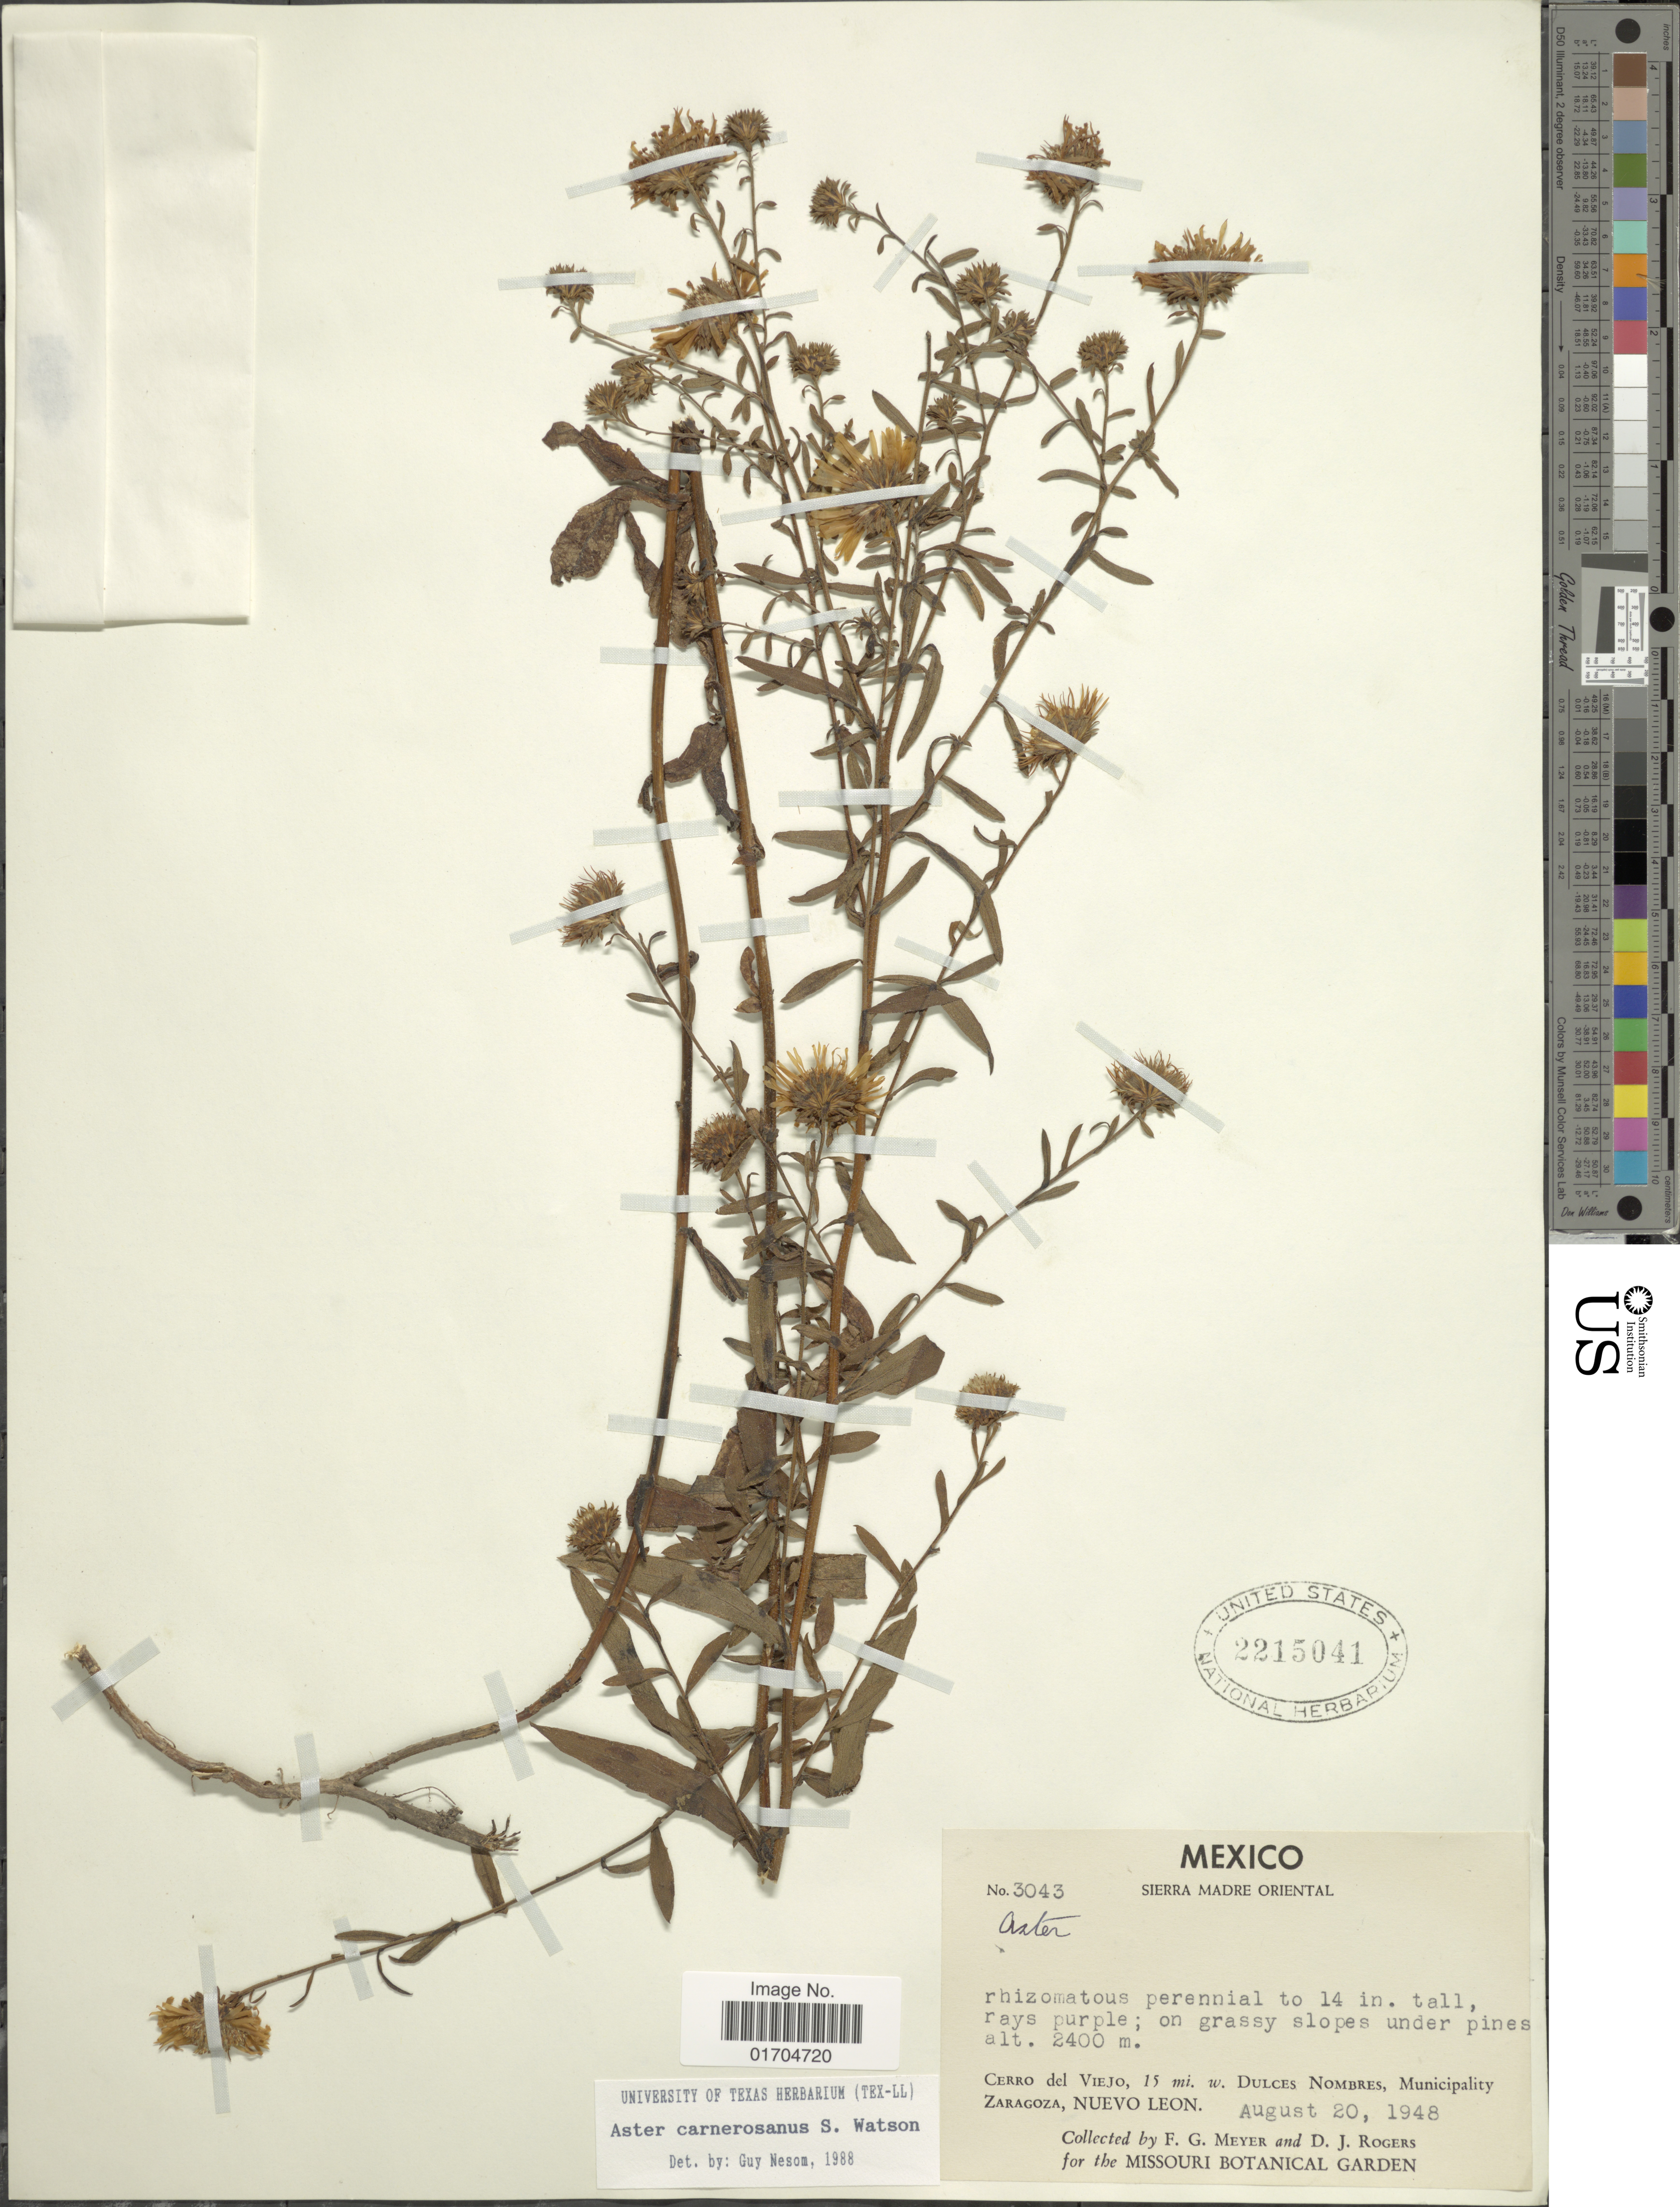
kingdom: Plantae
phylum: Tracheophyta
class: Magnoliopsida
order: Asterales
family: Asteraceae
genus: Symphyotrichum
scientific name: Symphyotrichum carnerosanum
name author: (S. Watson) G.L. Nesom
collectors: F. G. Meyer & D. J. Rogers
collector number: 3043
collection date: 1948-08-20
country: Mexico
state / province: Nuevo León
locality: Sierra Madre Oriental. Cerro del Viejo, 15 mi. w. Dulces Nombres, Municipality Zaragoza.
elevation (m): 2400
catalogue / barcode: US 2215041